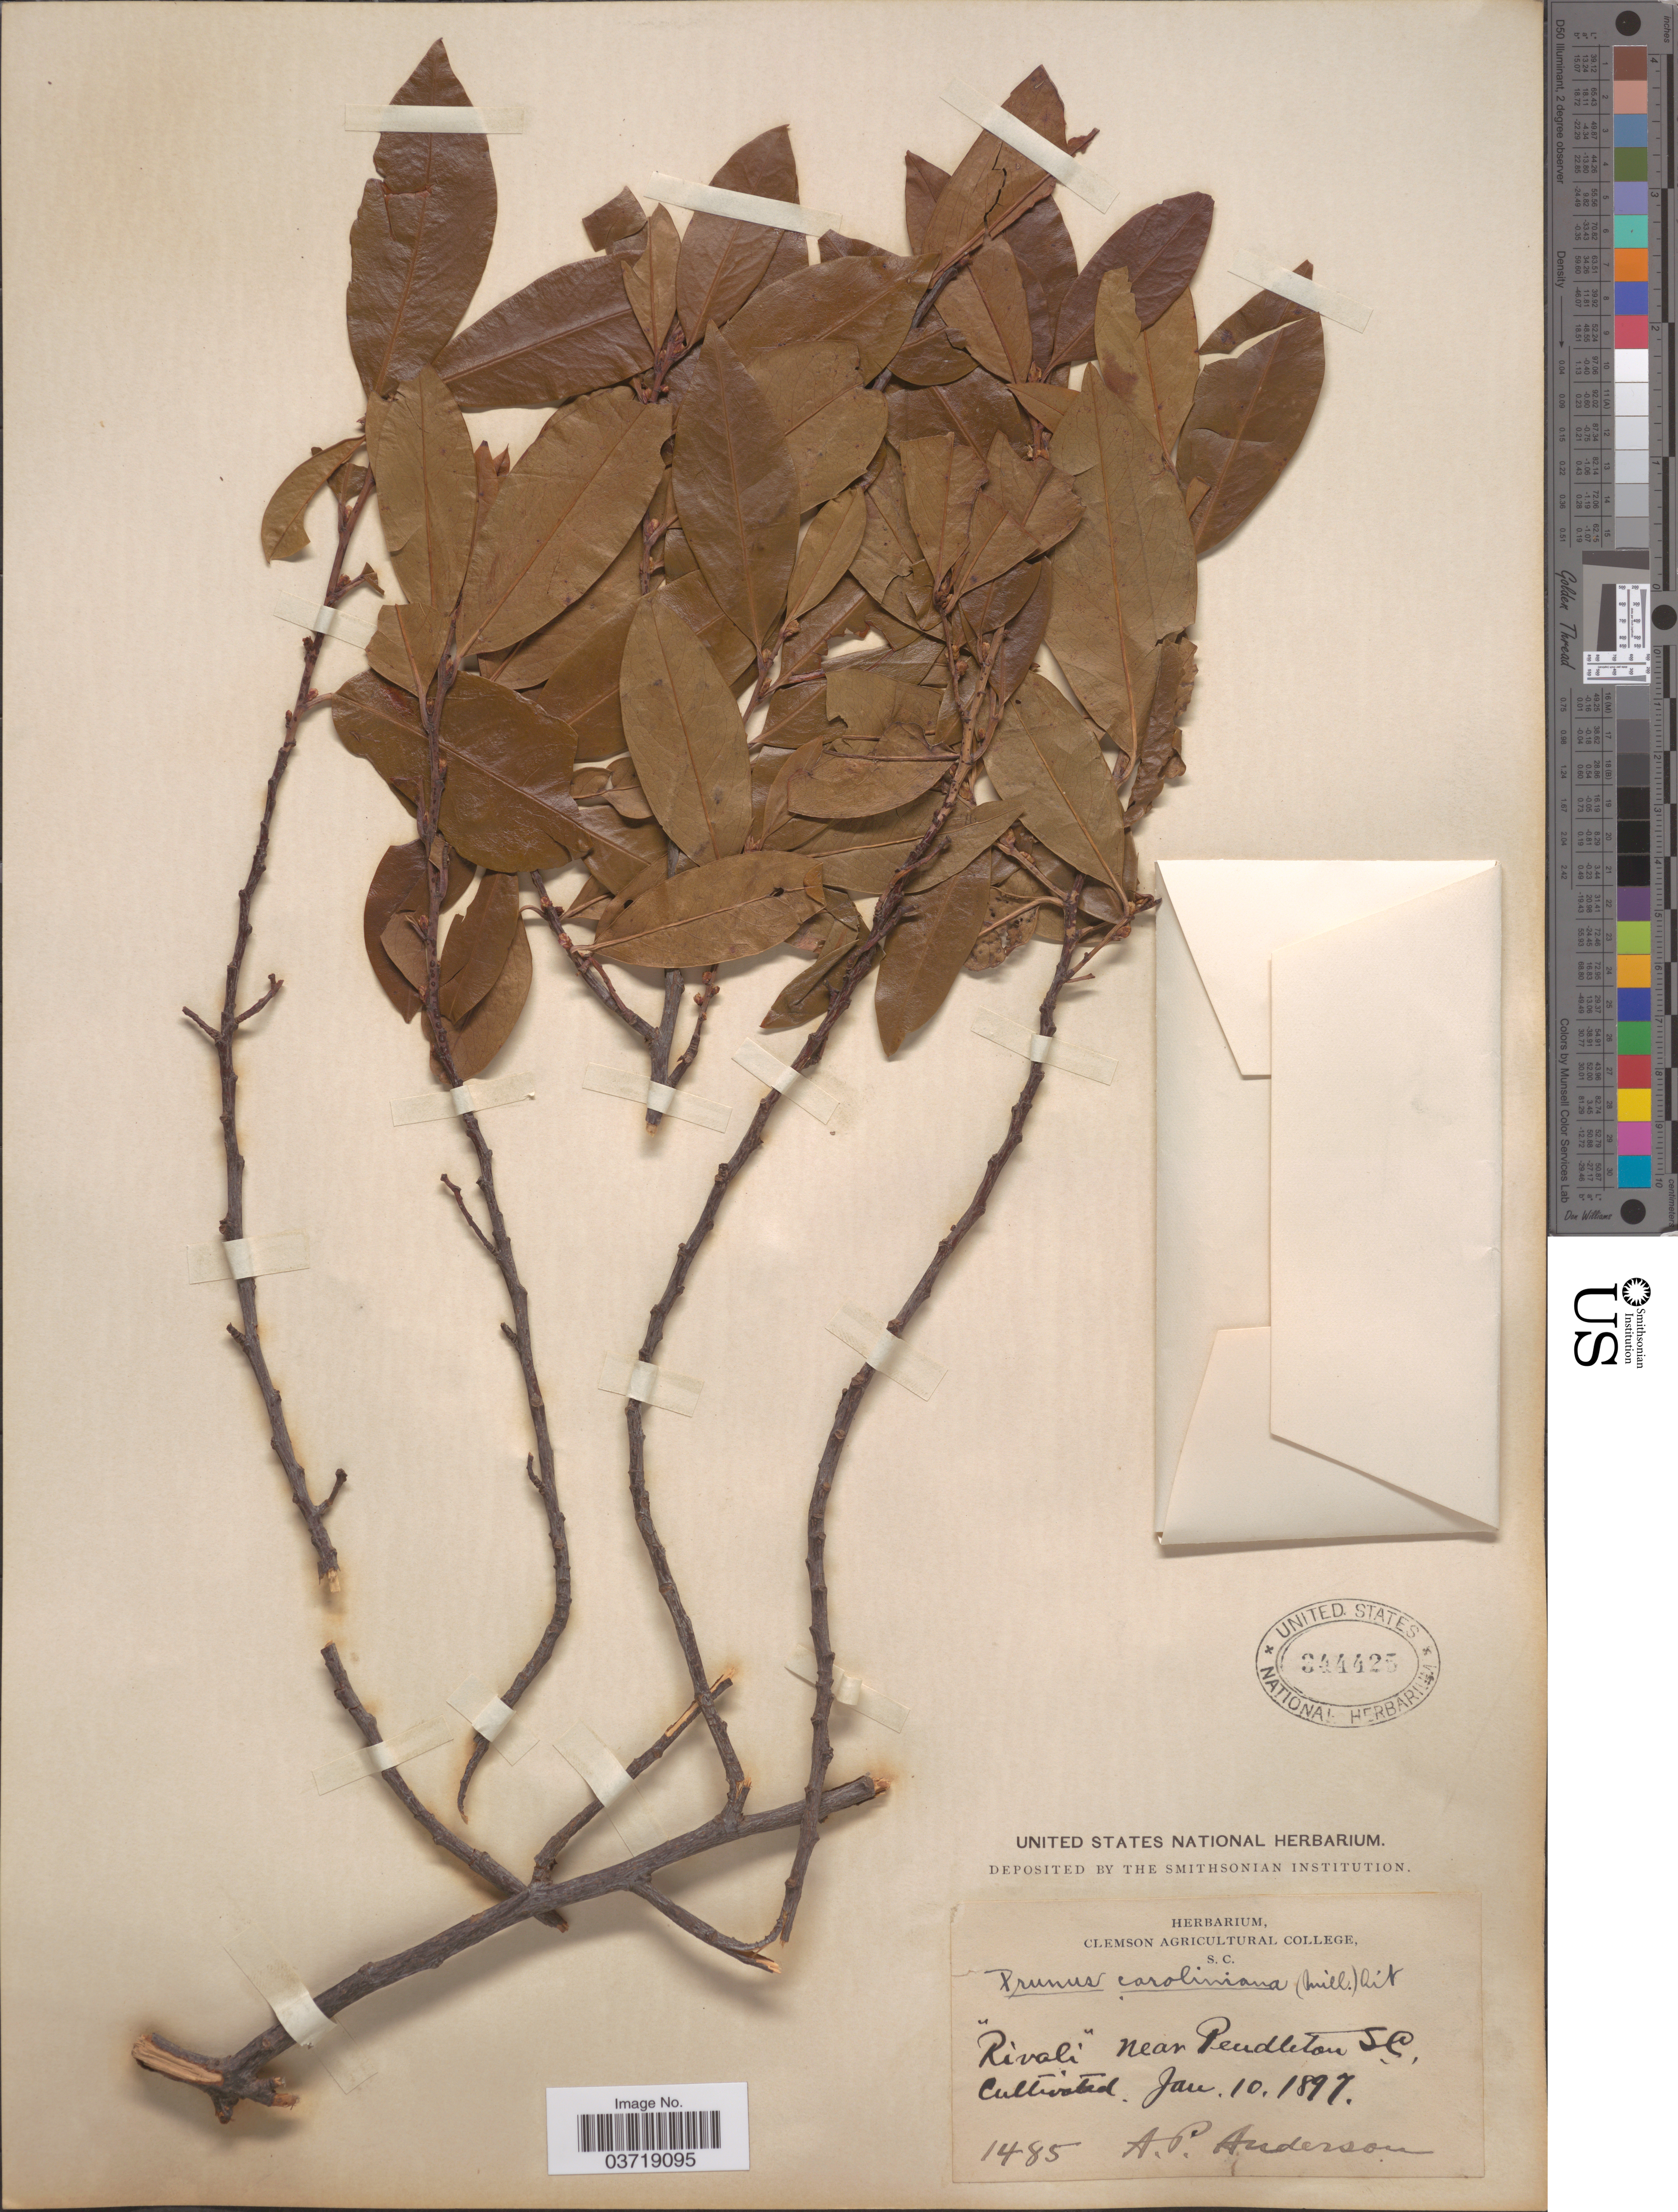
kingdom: Plantae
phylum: Tracheophyta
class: Magnoliopsida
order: Rosales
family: Rosaceae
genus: Prunus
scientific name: Prunus caroliniana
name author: (Mill.) Aiton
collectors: A. P. Anderson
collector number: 1485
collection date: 1897-01-10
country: United States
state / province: South Carolina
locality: Rivoli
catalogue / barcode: US 344425